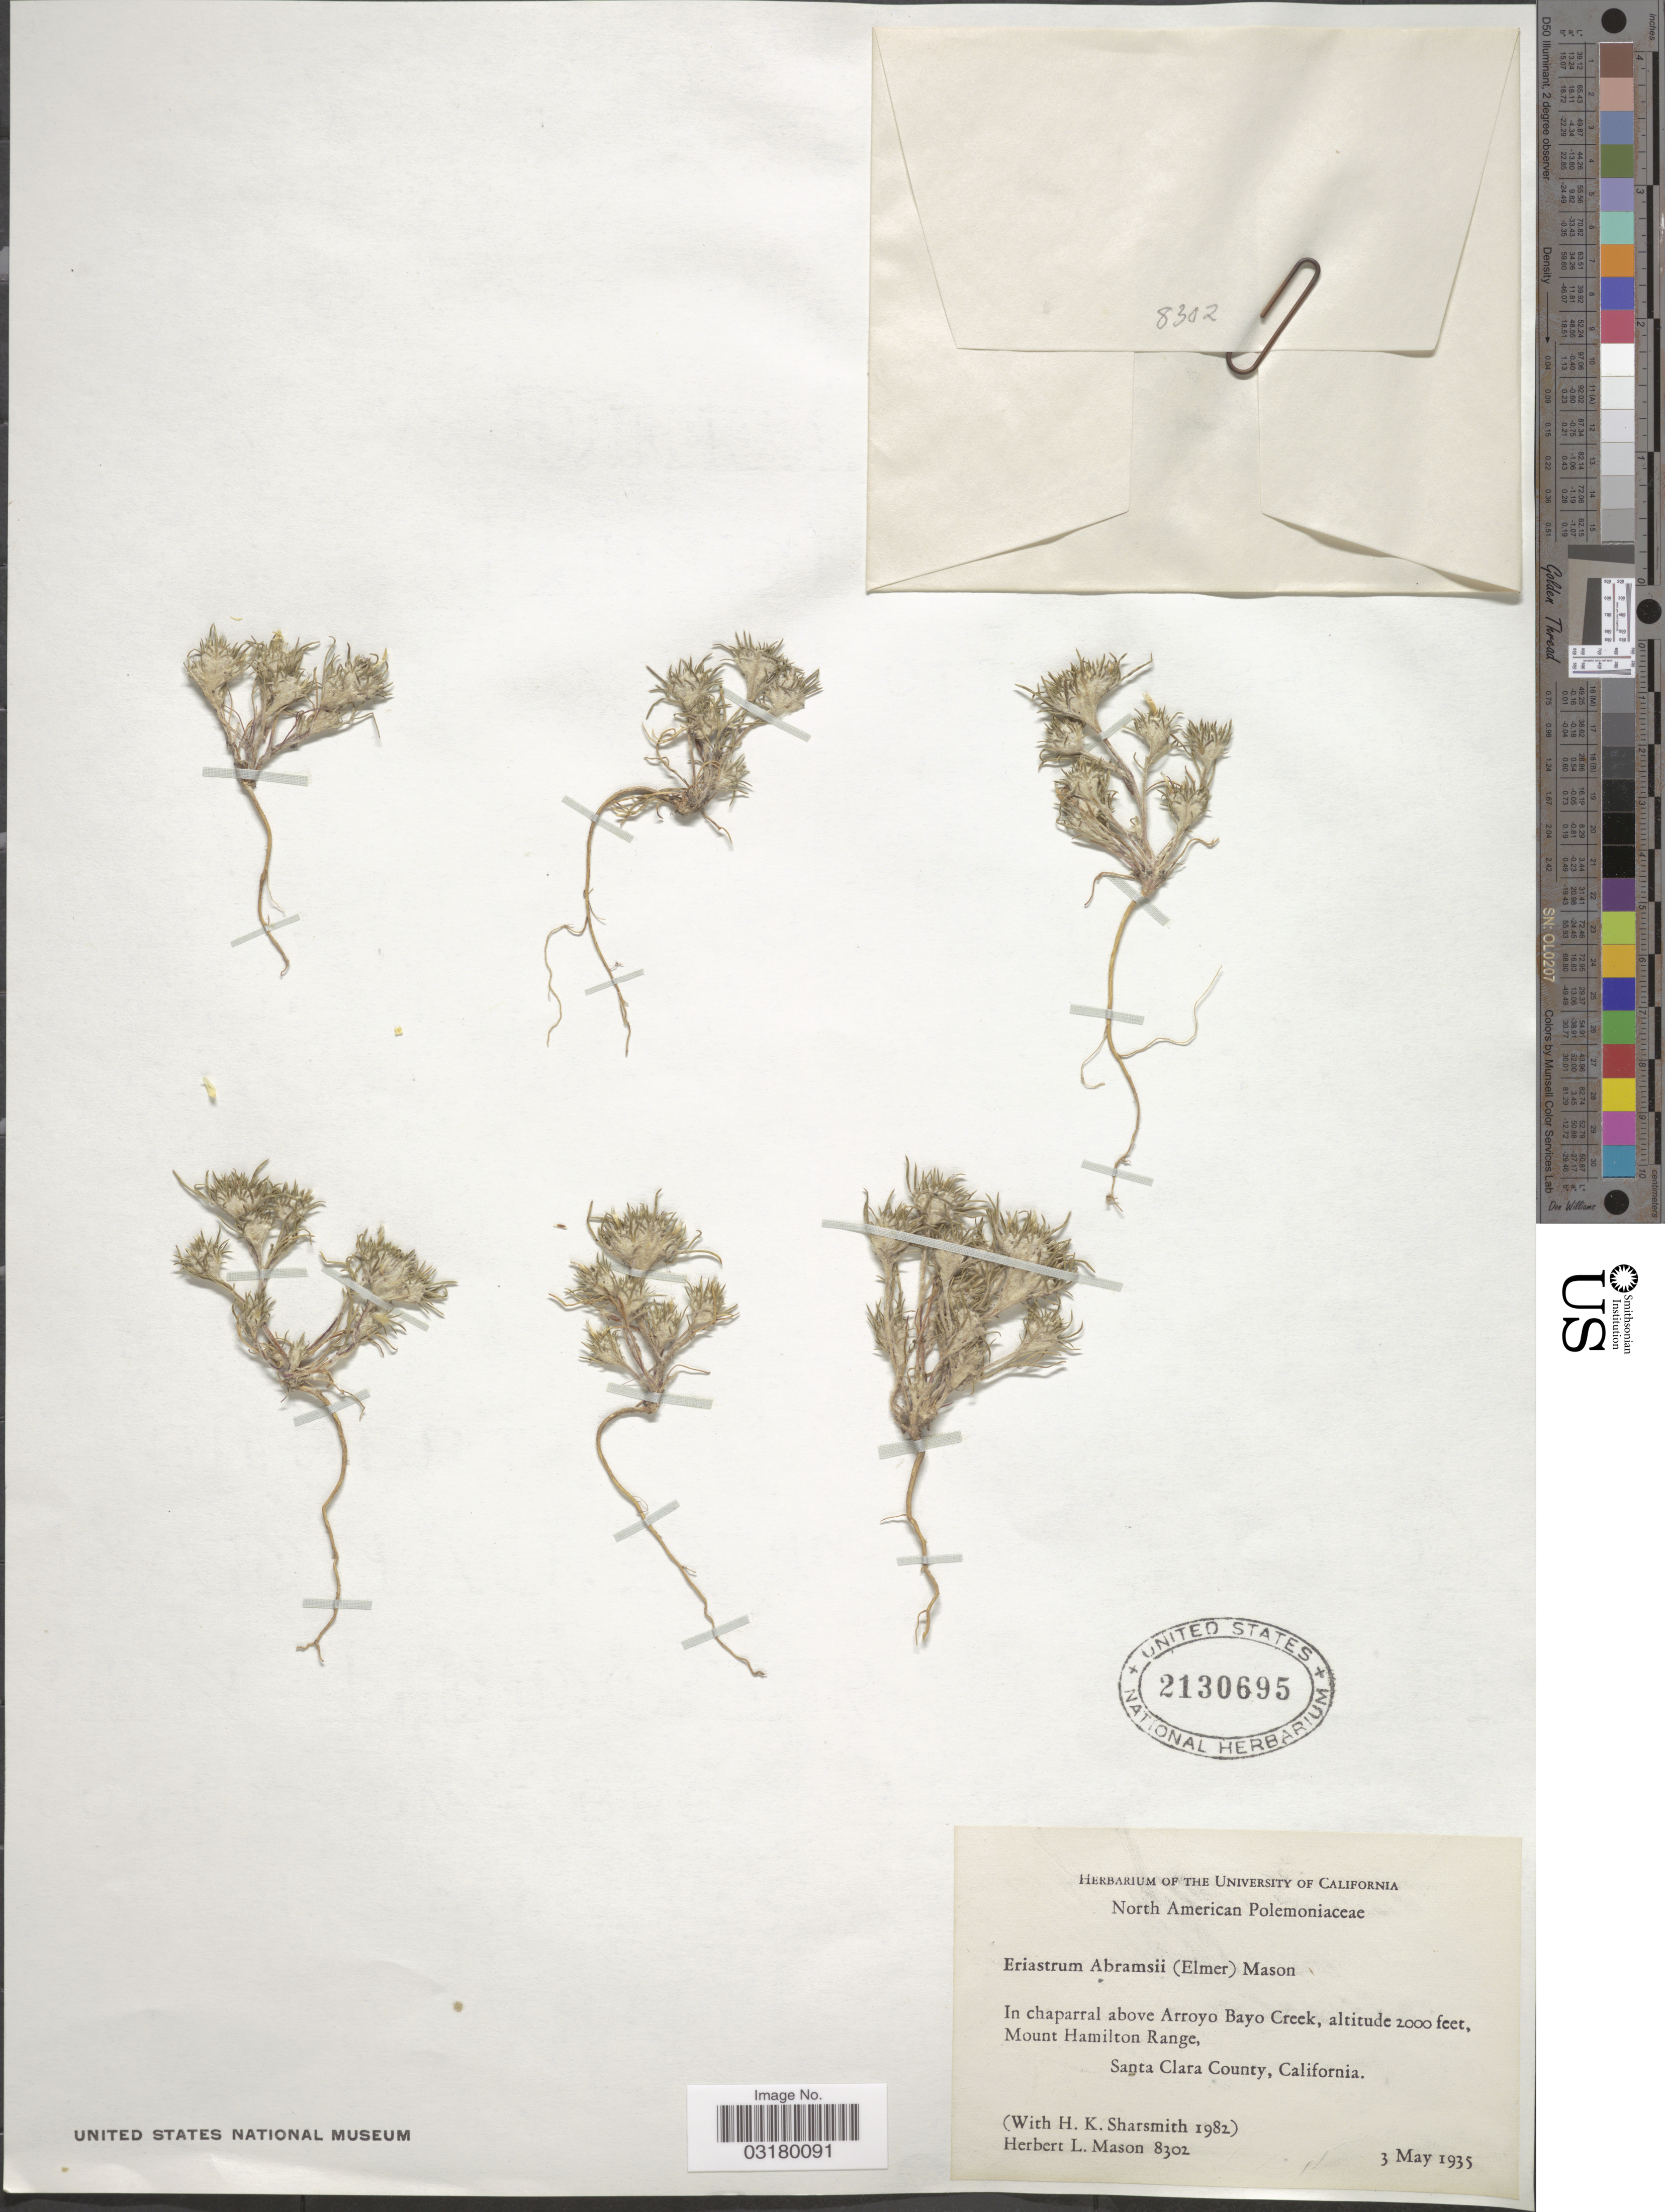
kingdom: Plantae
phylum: Tracheophyta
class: Magnoliopsida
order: Ericales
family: Polemoniaceae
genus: Eriastrum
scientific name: Eriastrum abramsii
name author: (Elmer) Mason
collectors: H. L. Mason & H. Sharsmith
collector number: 8302/1982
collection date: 1935-05-03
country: United States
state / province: California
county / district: Santa Clara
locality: In chaparral above Arroyo Bayo Creek, Mount Hamilton Range, Santa Clara County.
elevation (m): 610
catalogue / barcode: US 2130695